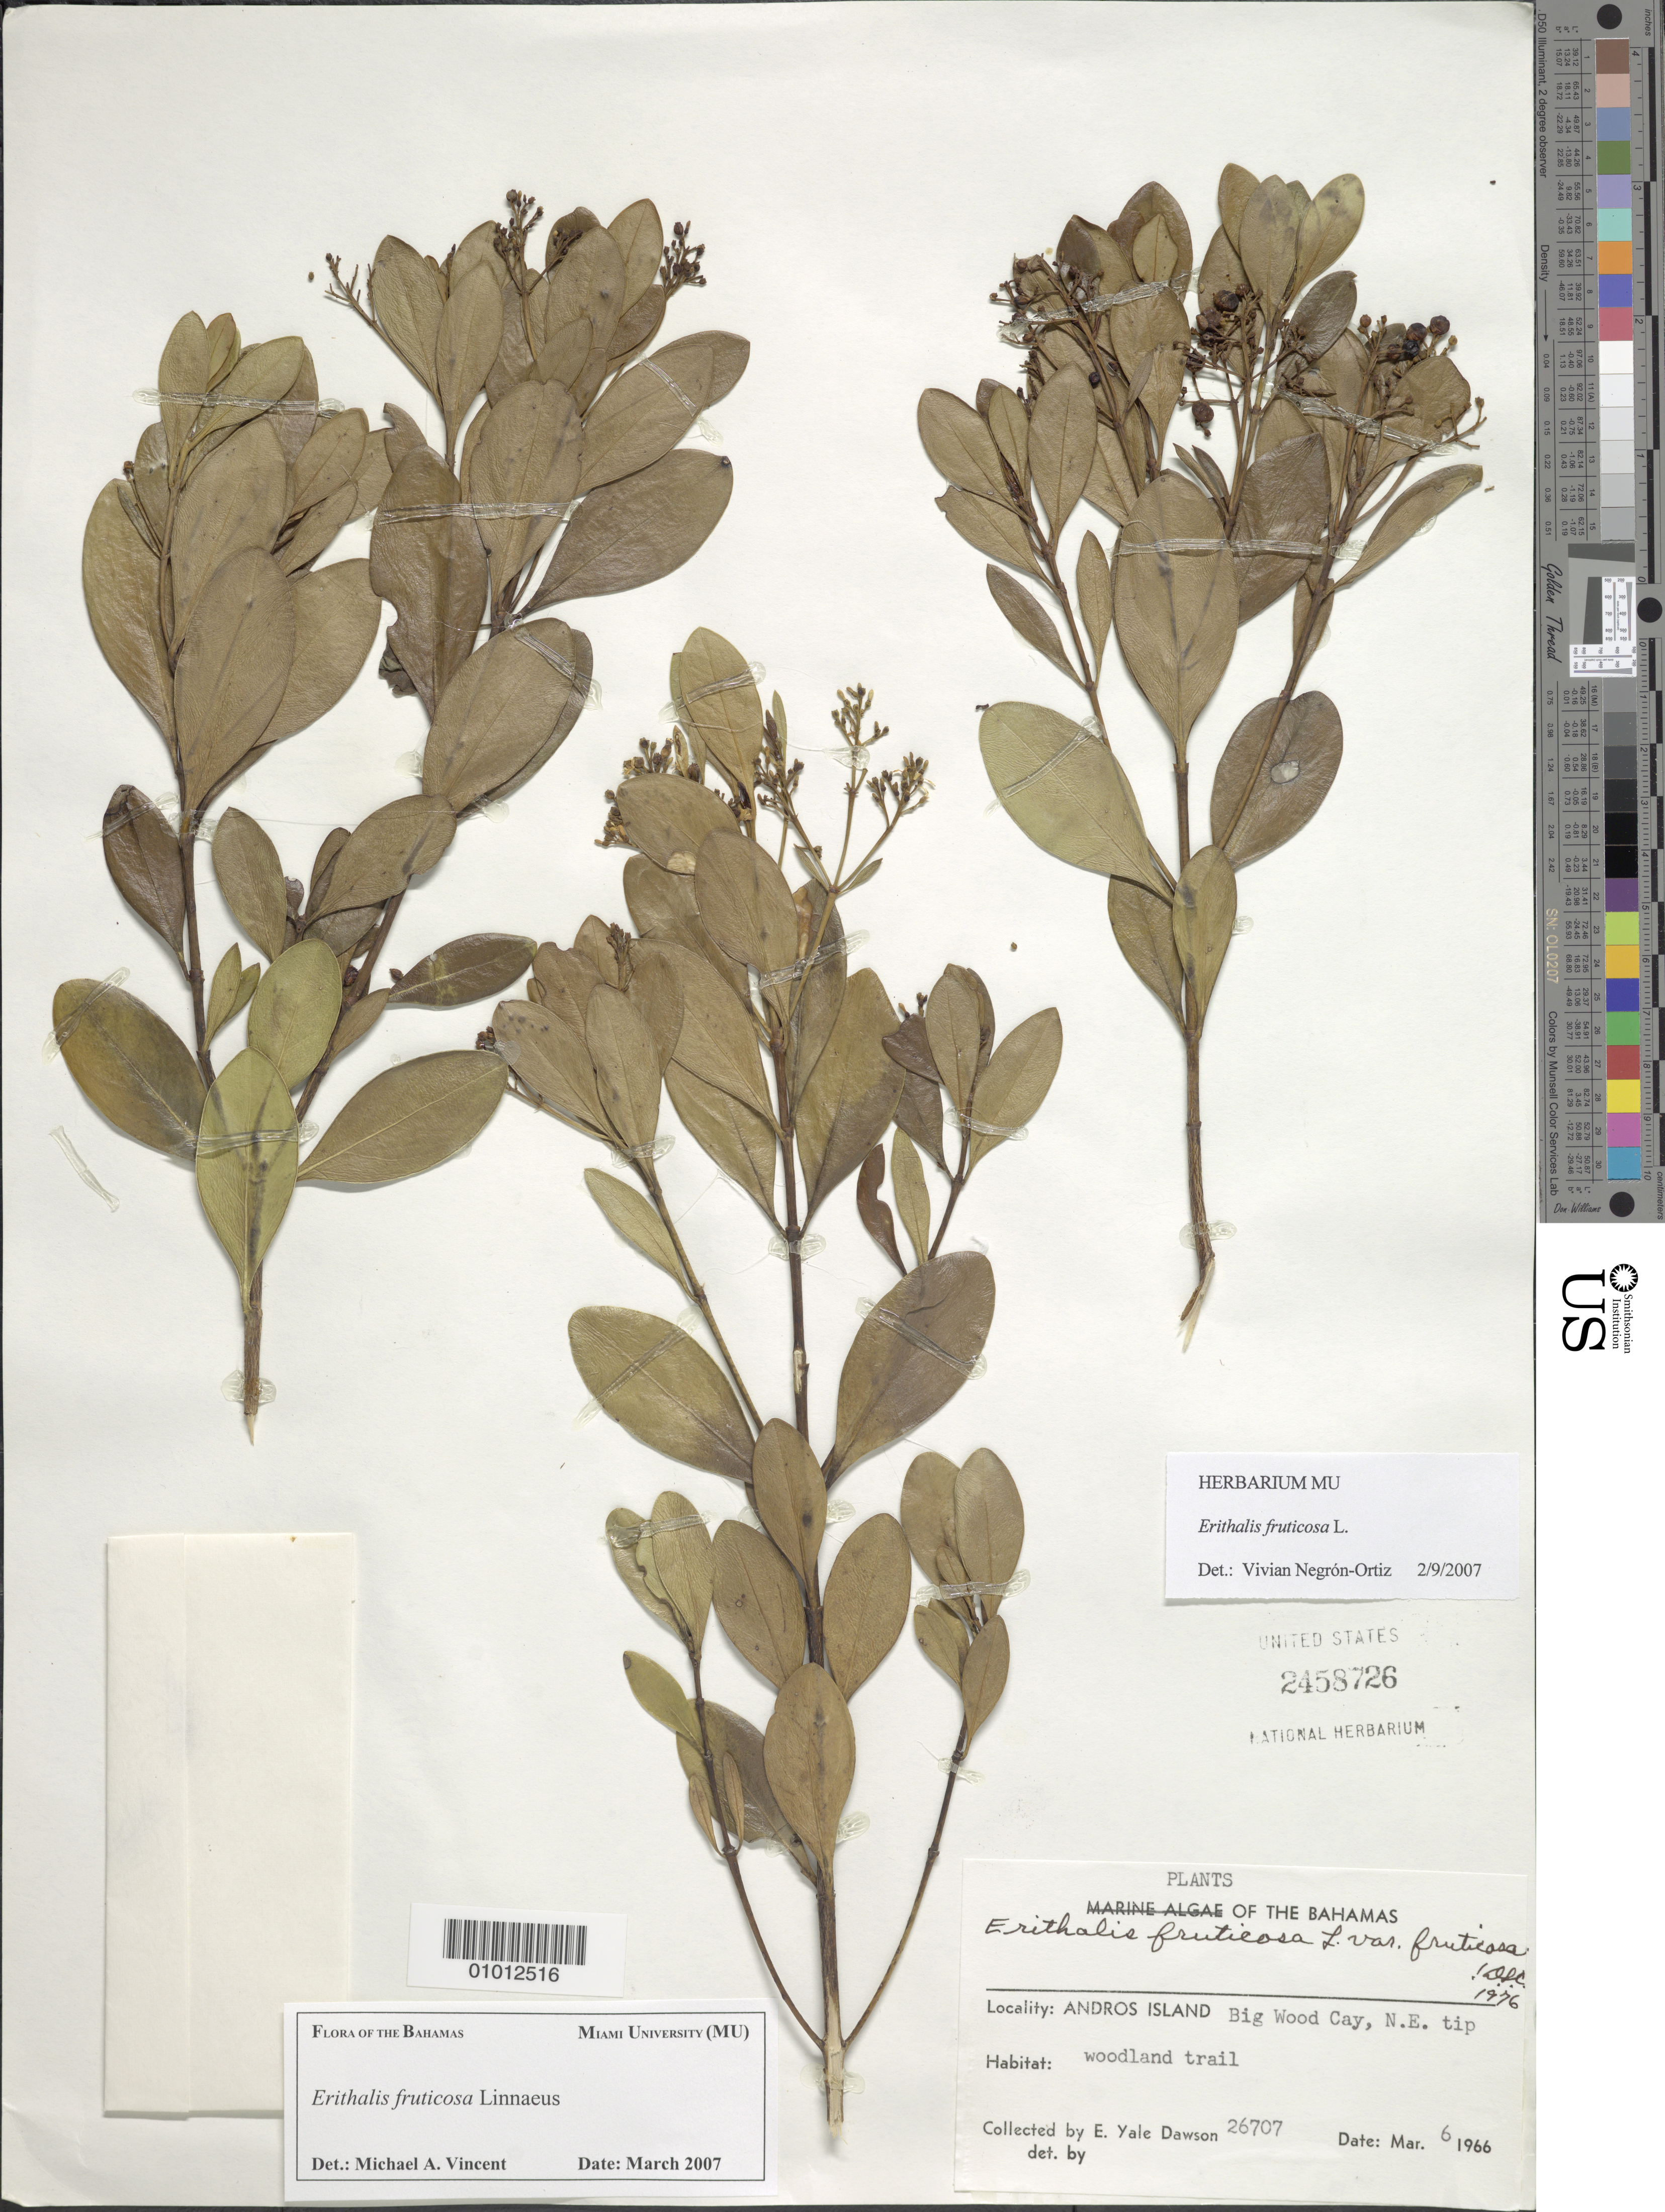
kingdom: Plantae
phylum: Tracheophyta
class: Magnoliopsida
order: Gentianales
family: Rubiaceae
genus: Erithalis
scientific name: Erithalis fruticosa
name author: L.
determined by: Vincent, M. A.; Negrón-Ortiz, V.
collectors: E. Y. Dawson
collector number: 26707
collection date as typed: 06 Mar 1966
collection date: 1966-03-06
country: Bahamas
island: Andros I.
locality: Big Wood Cay, N.E. tip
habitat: Woodland trail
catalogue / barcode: US 2458726